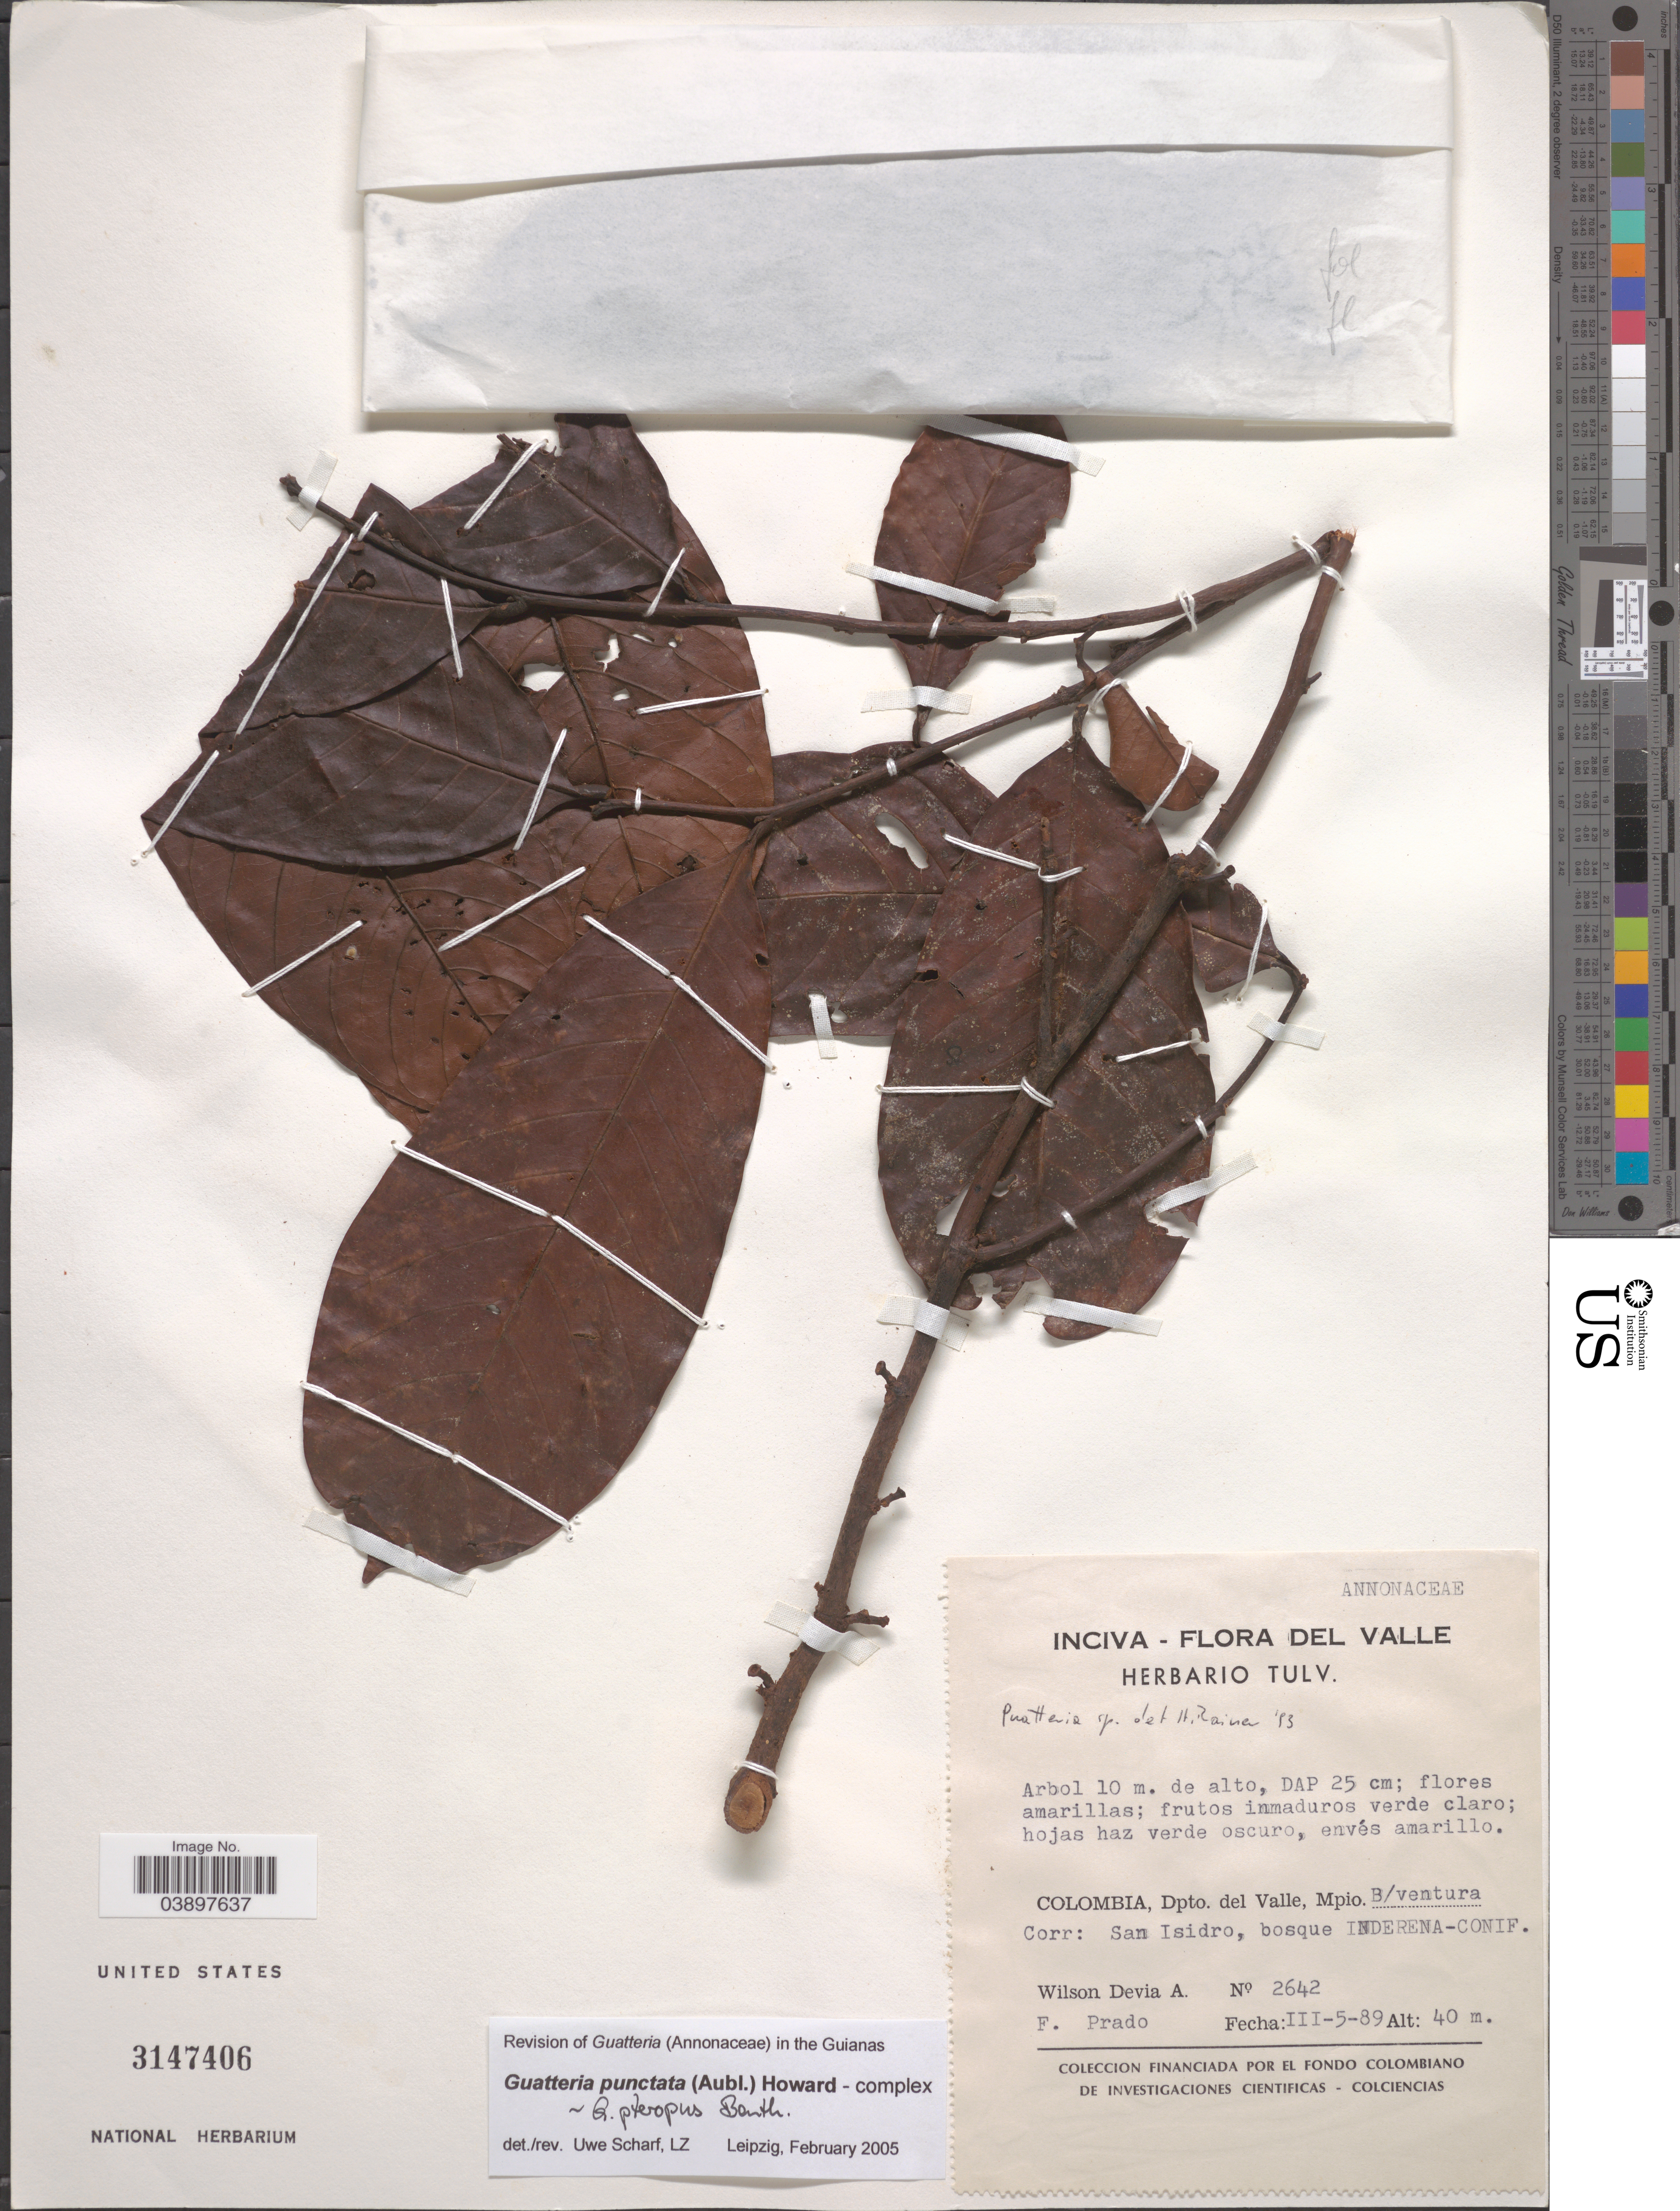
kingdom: Plantae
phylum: Tracheophyta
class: Magnoliopsida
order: Magnoliales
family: Annonaceae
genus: Guatteria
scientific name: Guatteria punctata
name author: (Aubl.) R.A. Howard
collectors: W. Devia A. & F. Prado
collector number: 2642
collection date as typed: Transcribed d/m/y: 5/3/89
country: Colombia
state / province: Valle del Cauca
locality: Valle. Dpto. del Valle, Mpio. B/ventura. Corr: San Isidro, bosque Inderena-Conif.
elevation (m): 40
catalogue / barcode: US 3147406